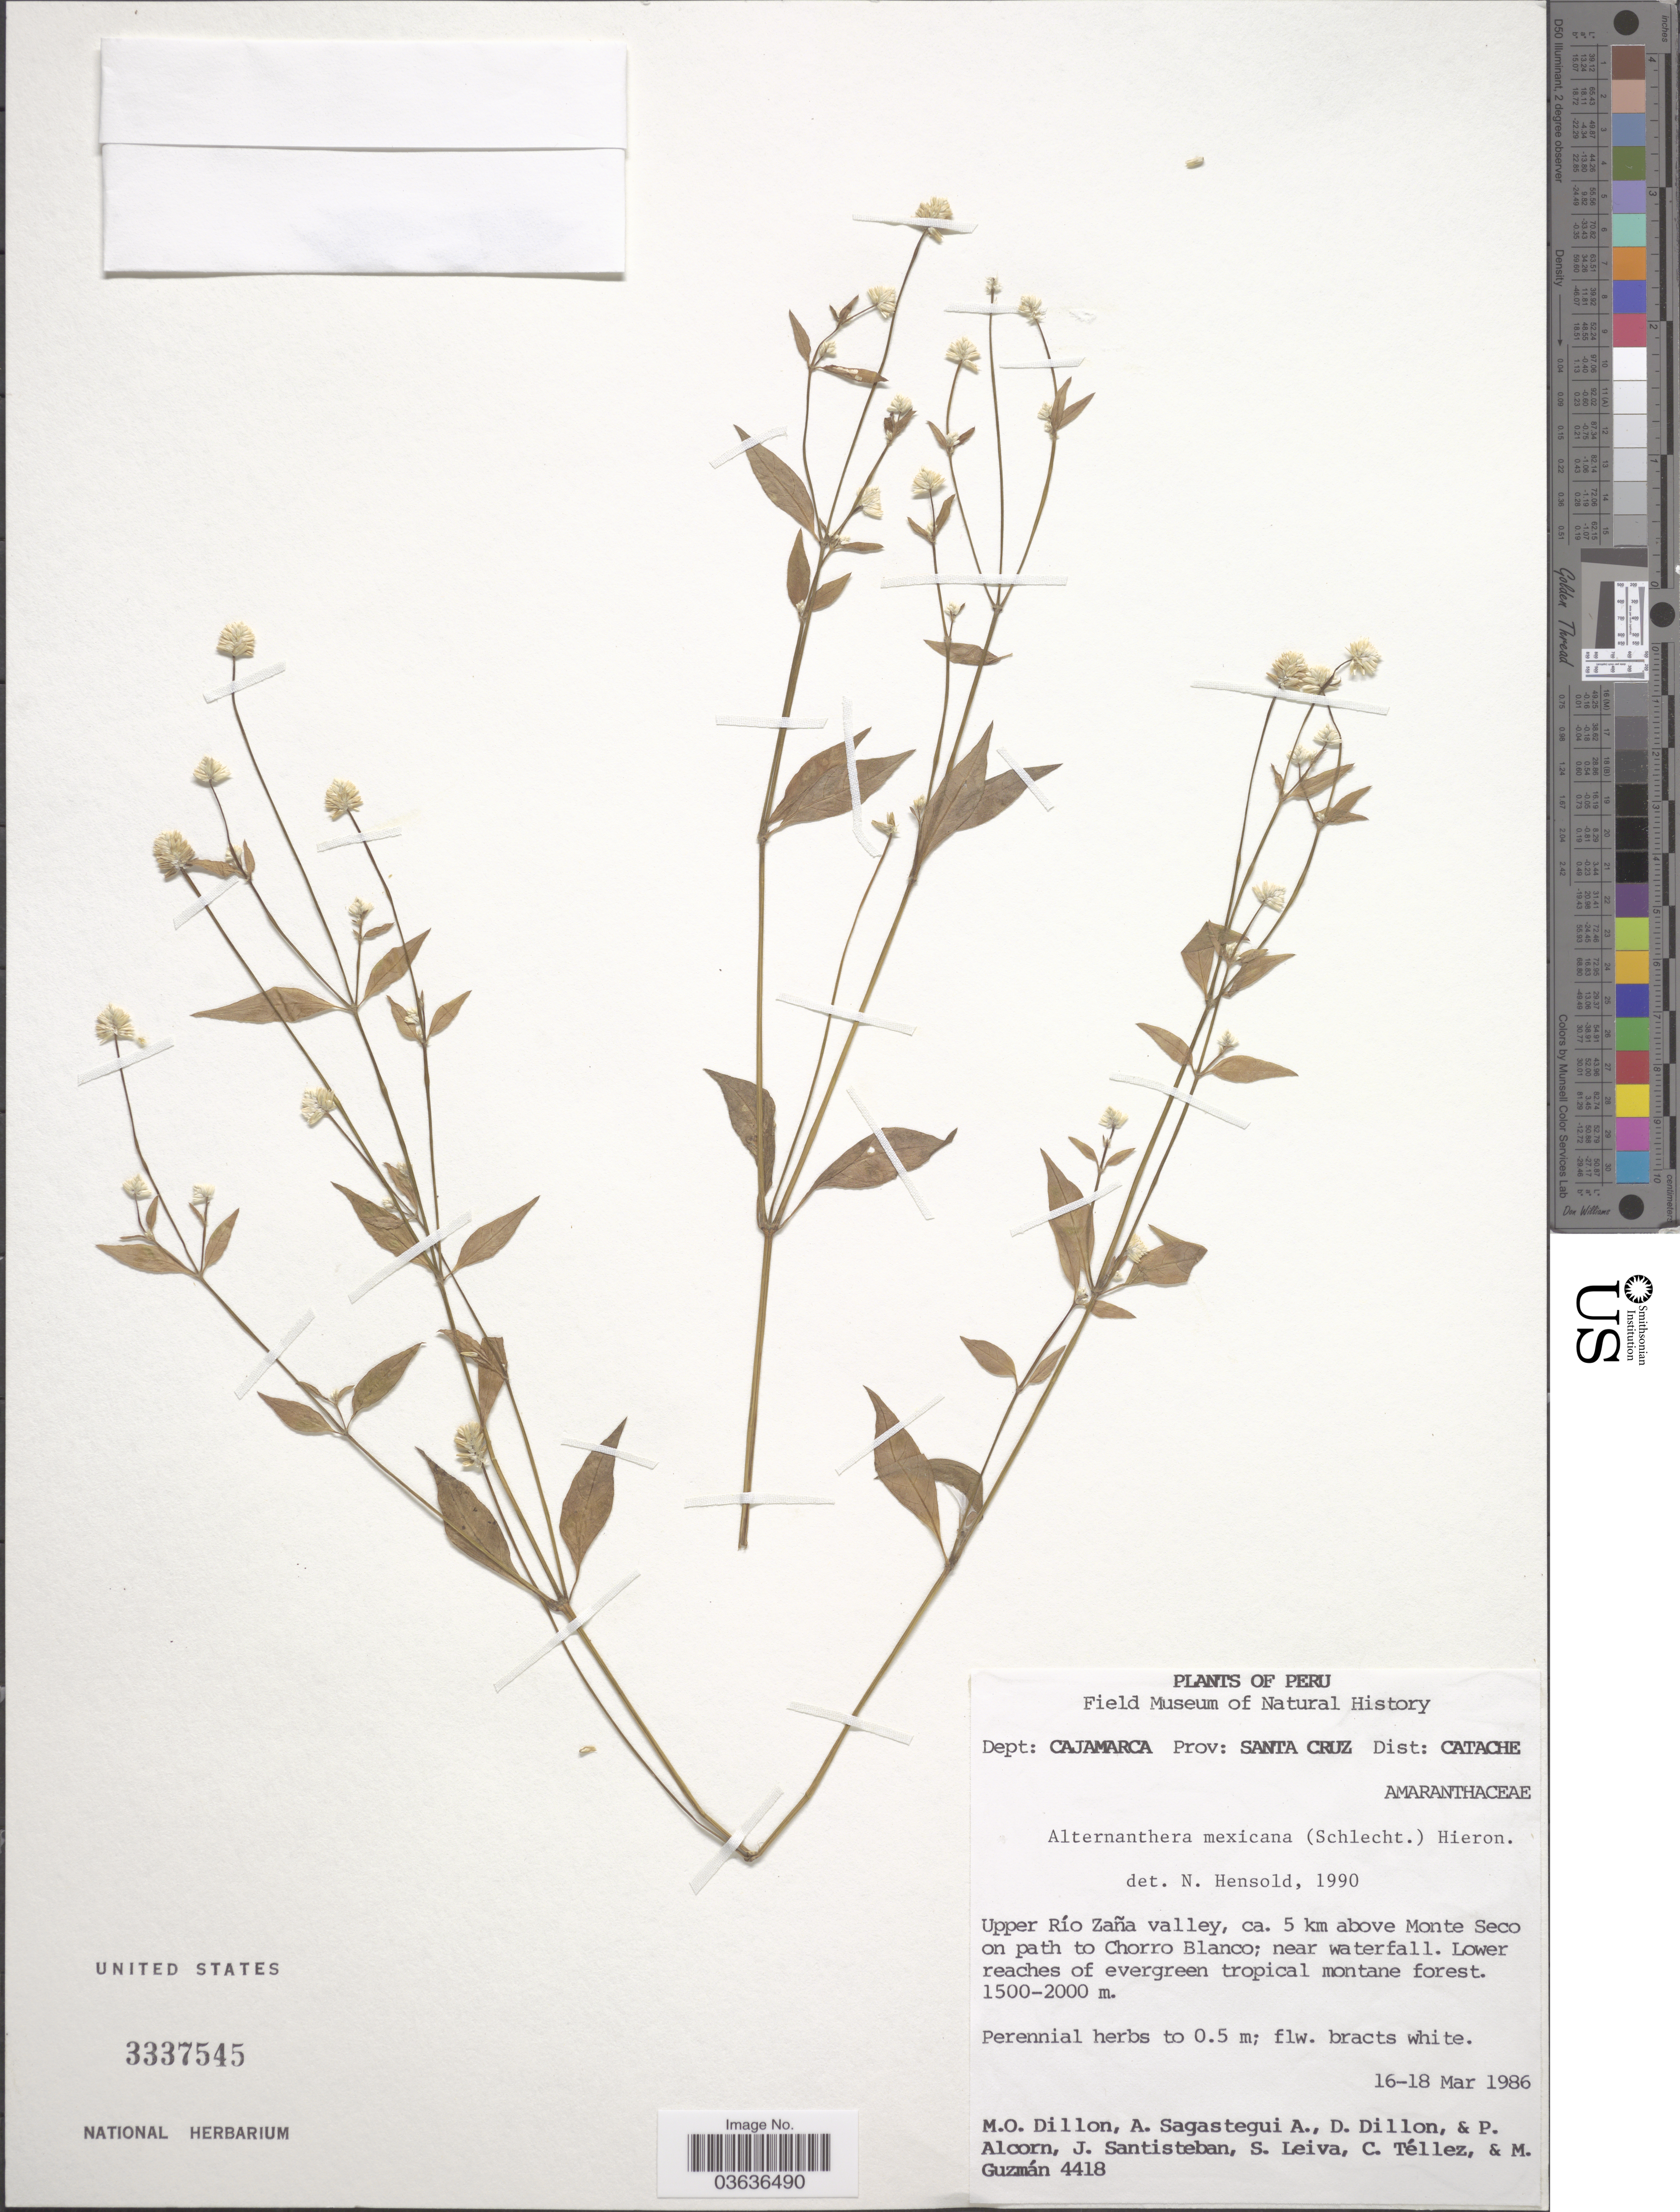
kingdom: Plantae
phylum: Tracheophyta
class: Magnoliopsida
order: Caryophyllales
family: Amaranthaceae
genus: Alternanthera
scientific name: Alternanthera mexicana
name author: Moq.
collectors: M. O. Dillon, A. Sagástegui A., D. Dillon, P. Alcorn & et al.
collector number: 4418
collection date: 1986-03-16/1986-03-18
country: Peru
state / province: Cajamarca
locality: Dept: Cajamarca Prov: Santa Cruz. Dist: Catache. Upper Río Zaña valley, ca. 5 km above Monte Seco on path to Chorro Blanco; near waterfall.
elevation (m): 1500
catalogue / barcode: US 3337545